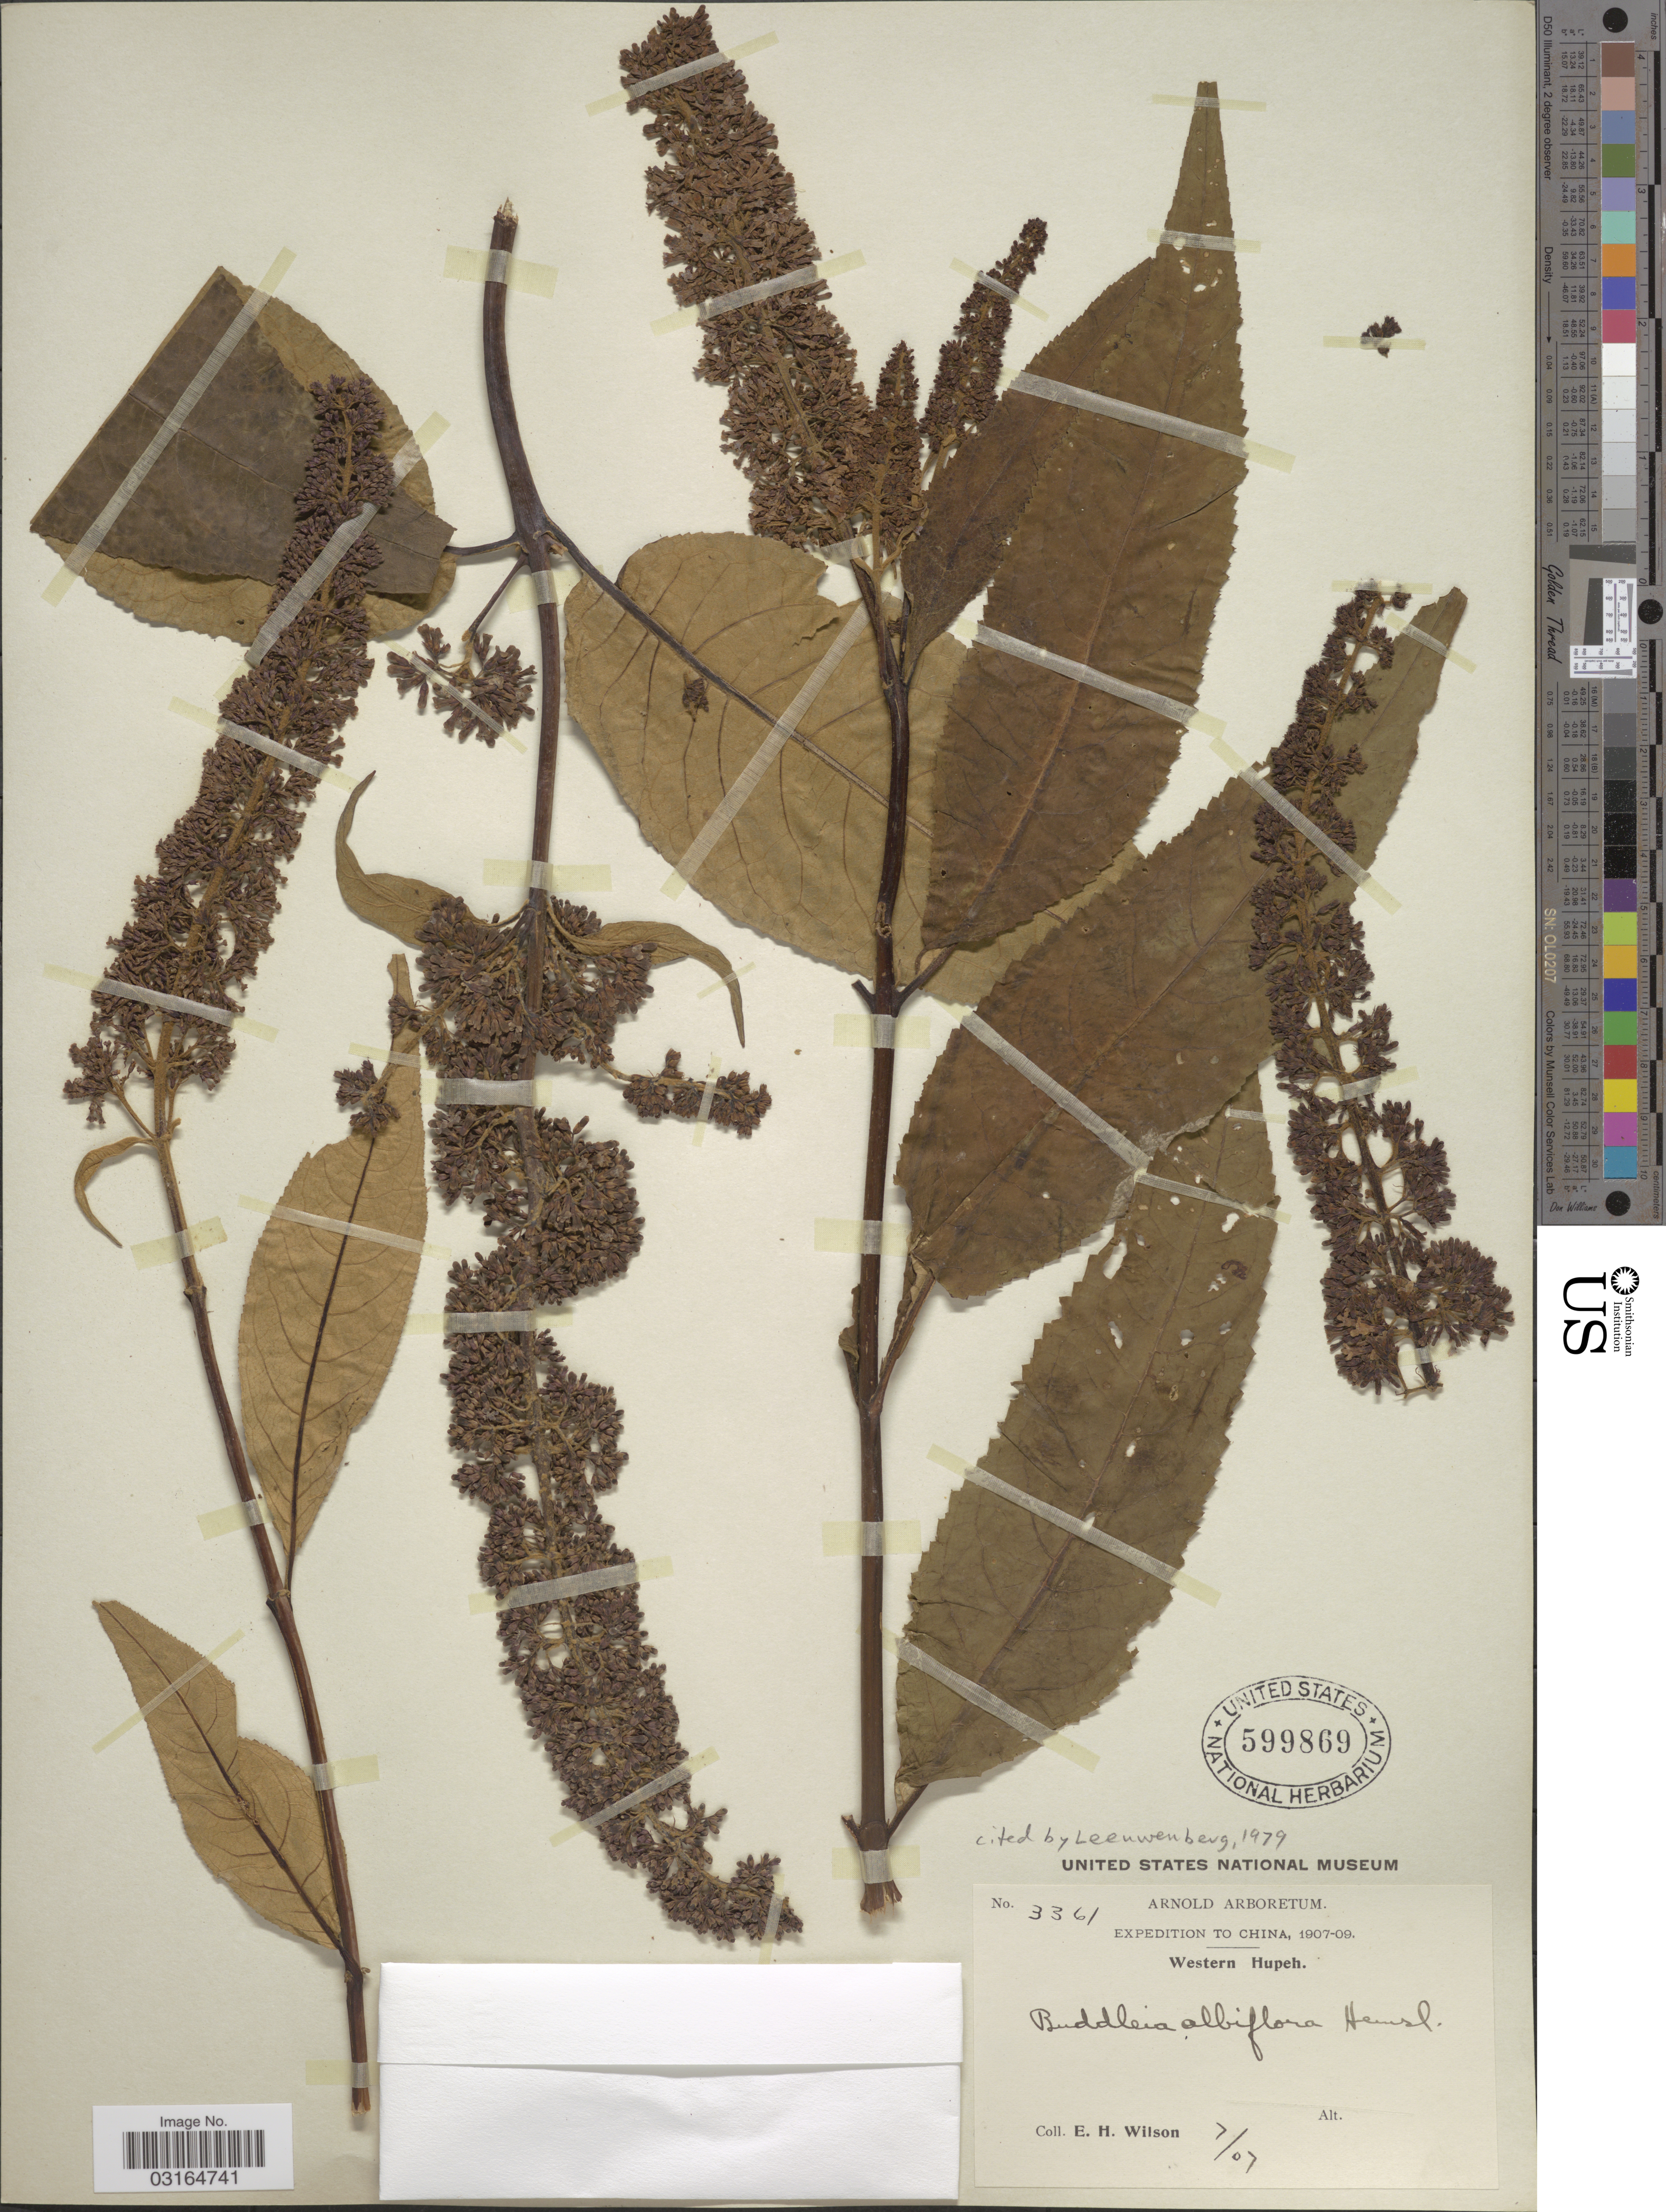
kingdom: Plantae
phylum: Tracheophyta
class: Magnoliopsida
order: Lamiales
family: Scrophulariaceae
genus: Buddleja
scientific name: Buddleja albiflora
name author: Hemsl.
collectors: E. Wilson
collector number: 3361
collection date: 1907-07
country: China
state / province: Hubei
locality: Western Hupeh.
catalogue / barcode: US 599869